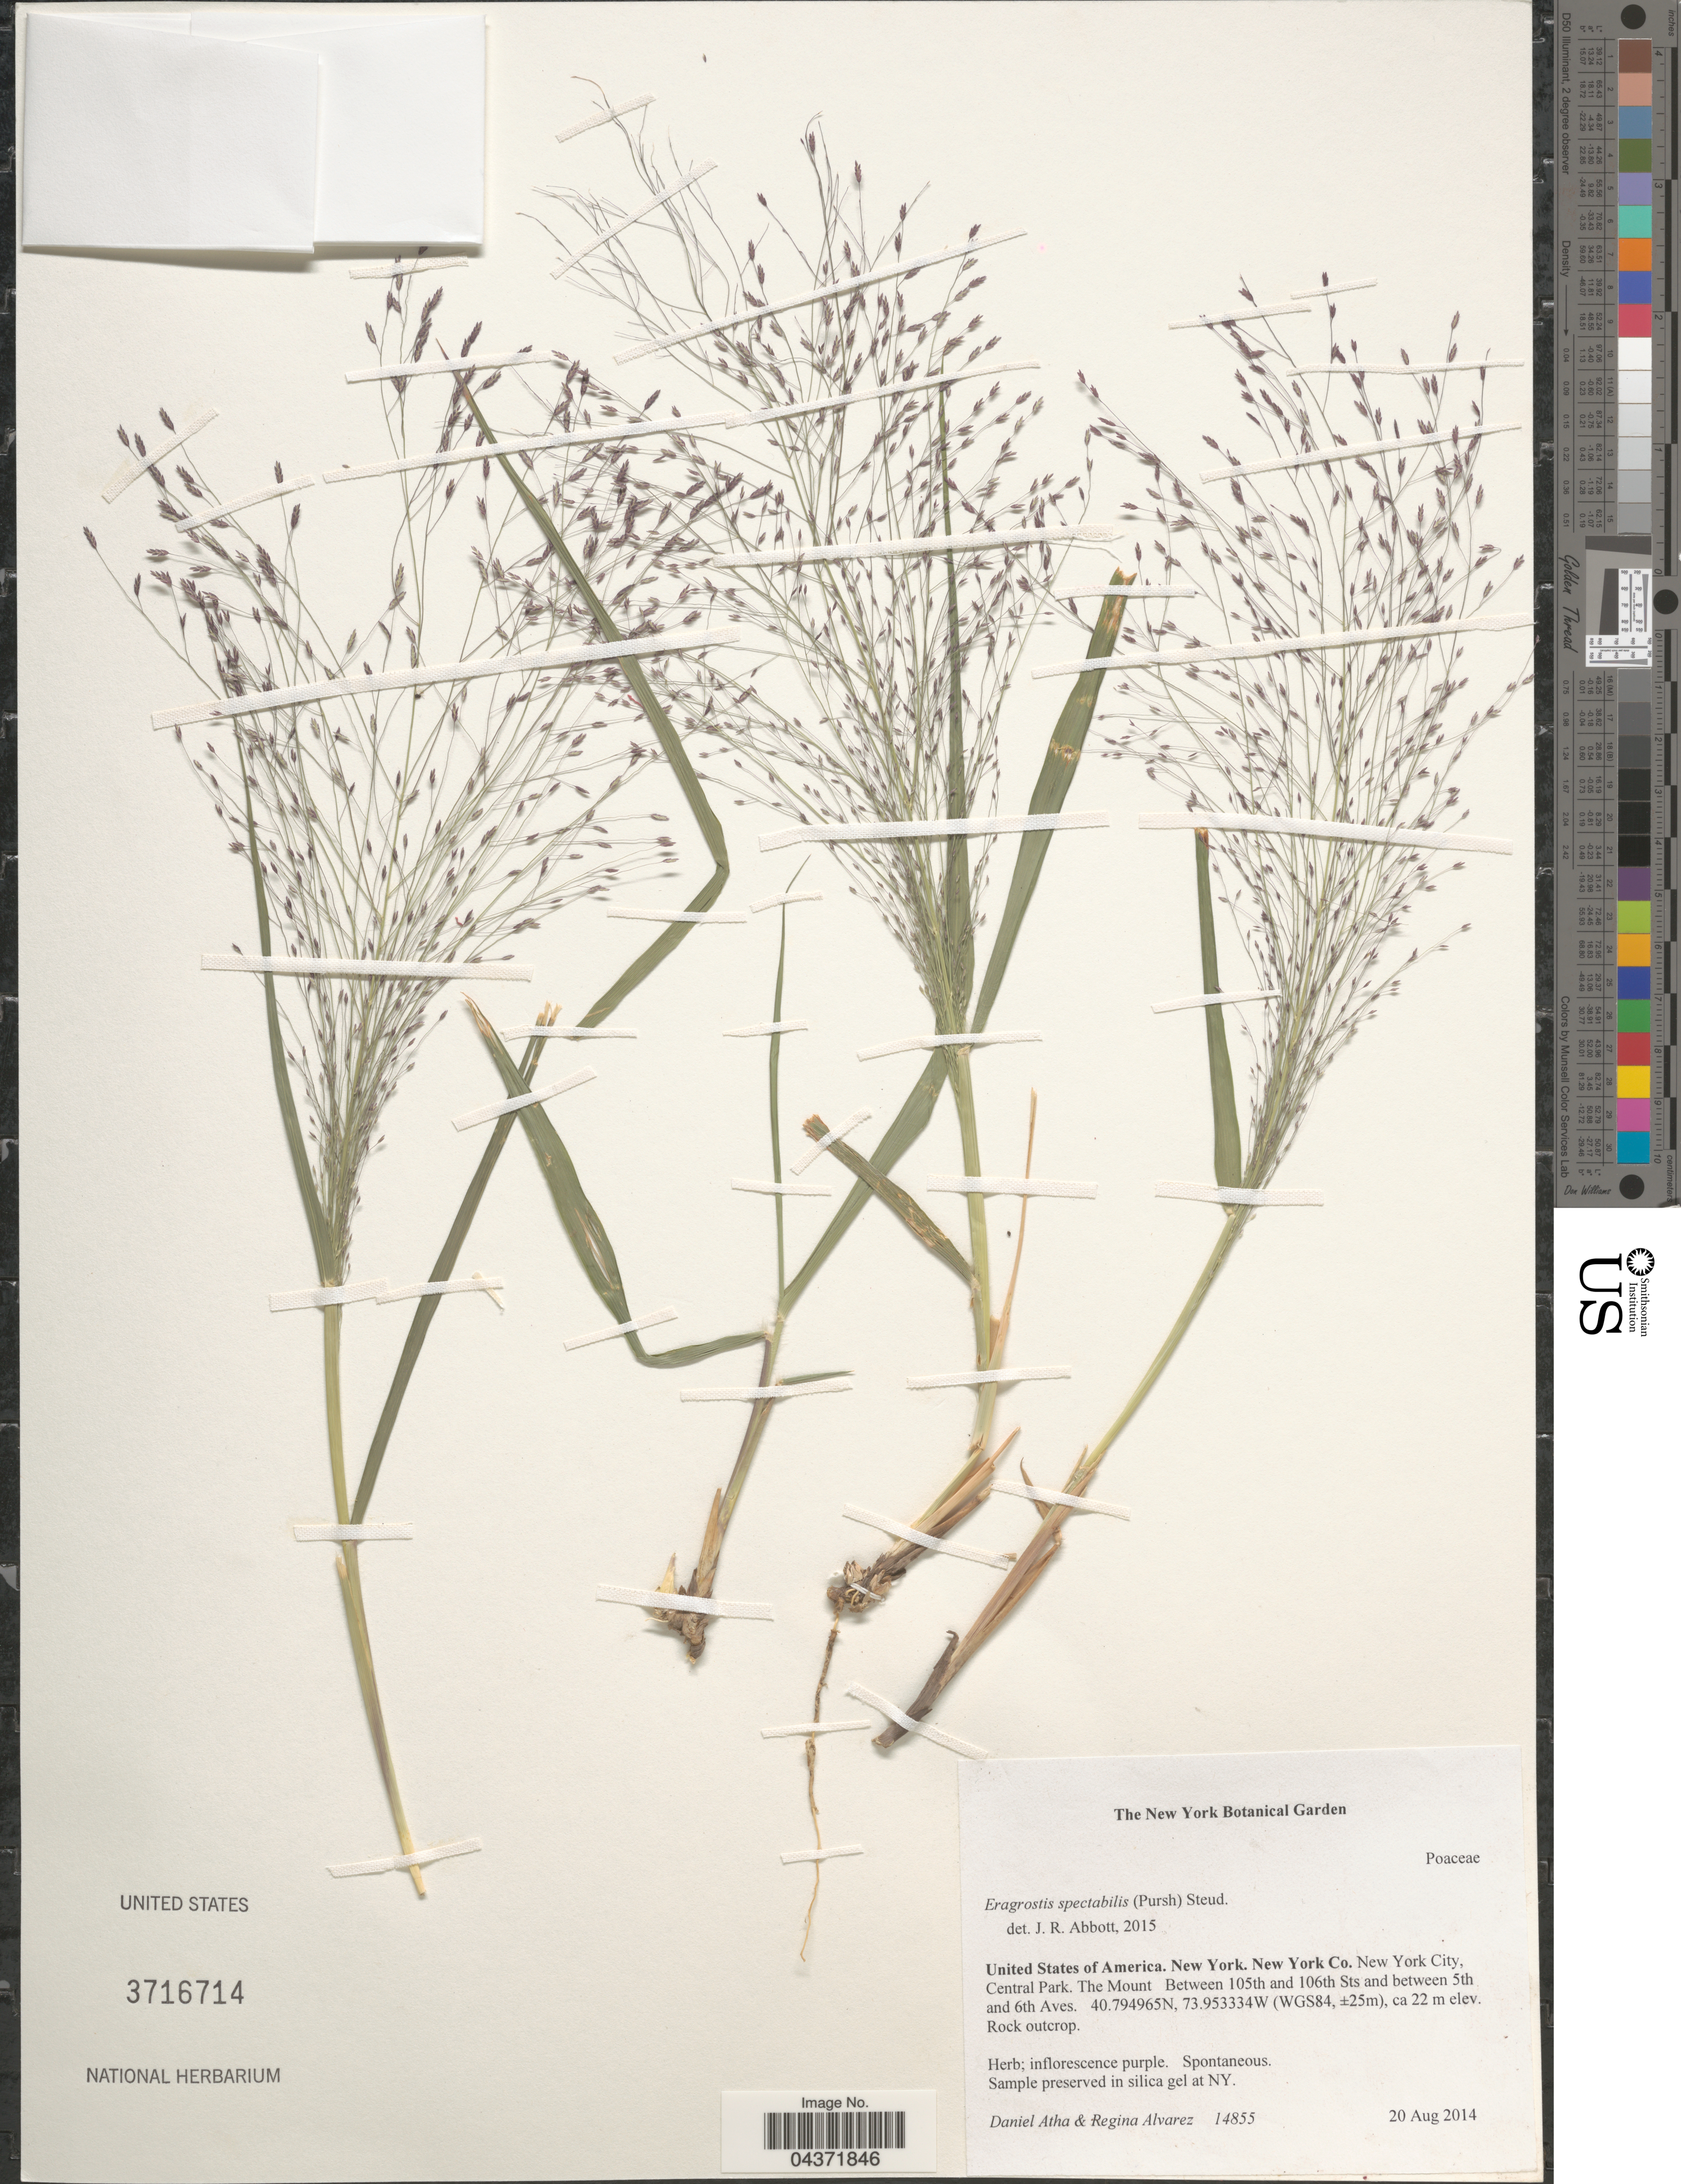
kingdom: Plantae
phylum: Tracheophyta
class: Liliopsida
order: Poales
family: Poaceae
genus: Eragrostis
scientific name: Eragrostis spectabilis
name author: (Pursh) Steud.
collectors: D. Atha & R. Álvarez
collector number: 14855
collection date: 2014-08-20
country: United States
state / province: New York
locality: New York Co. New York City, Central Park. The Mount Between 105th and 106th Sts and between 5th and 6th Aves. (WGS84).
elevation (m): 22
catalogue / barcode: US 3716714